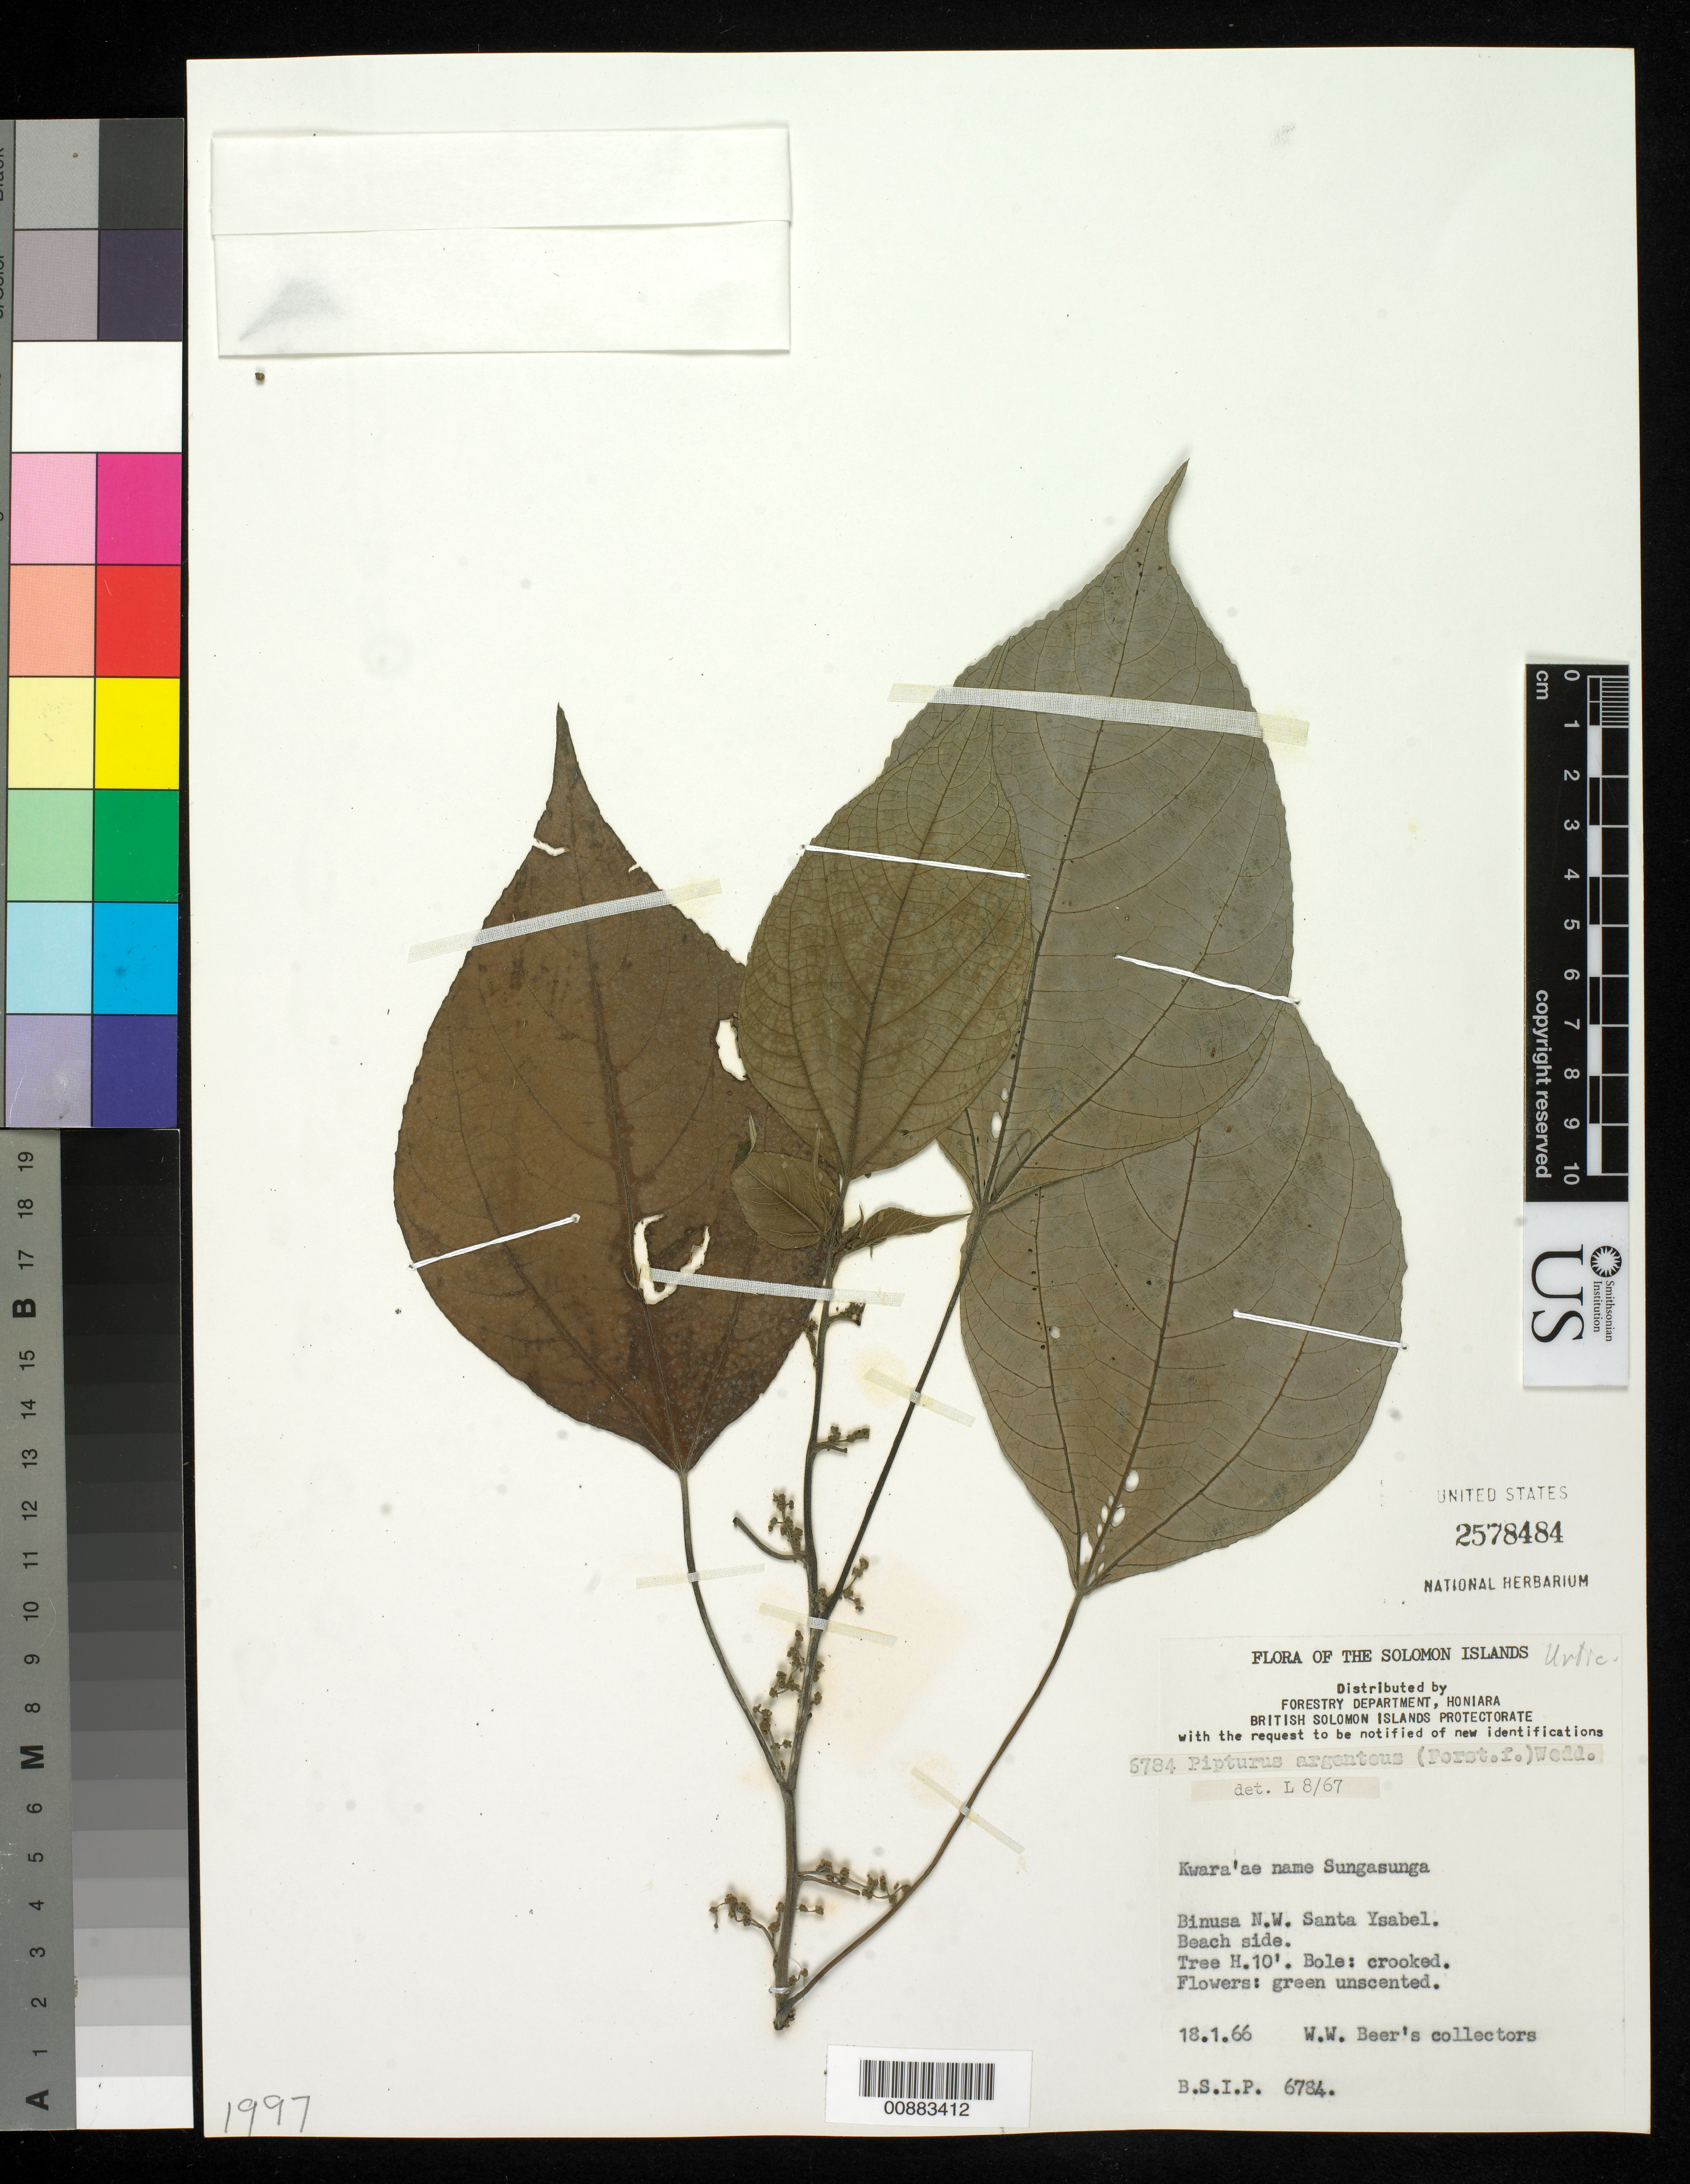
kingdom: Plantae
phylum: Tracheophyta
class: Magnoliopsida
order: Rosales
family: Urticaceae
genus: Pipturus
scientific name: Pipturus argenteus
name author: (G. Forst.) Wedd.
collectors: W. Beer's Collectors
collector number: BSIP 6784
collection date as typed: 18 Jan 1966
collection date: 1966-01-18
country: Solomon Islands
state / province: Isabel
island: Santa Isabel [Ysabel]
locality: Binusa northwest near Santa Ysabel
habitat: beach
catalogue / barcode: US 2578484